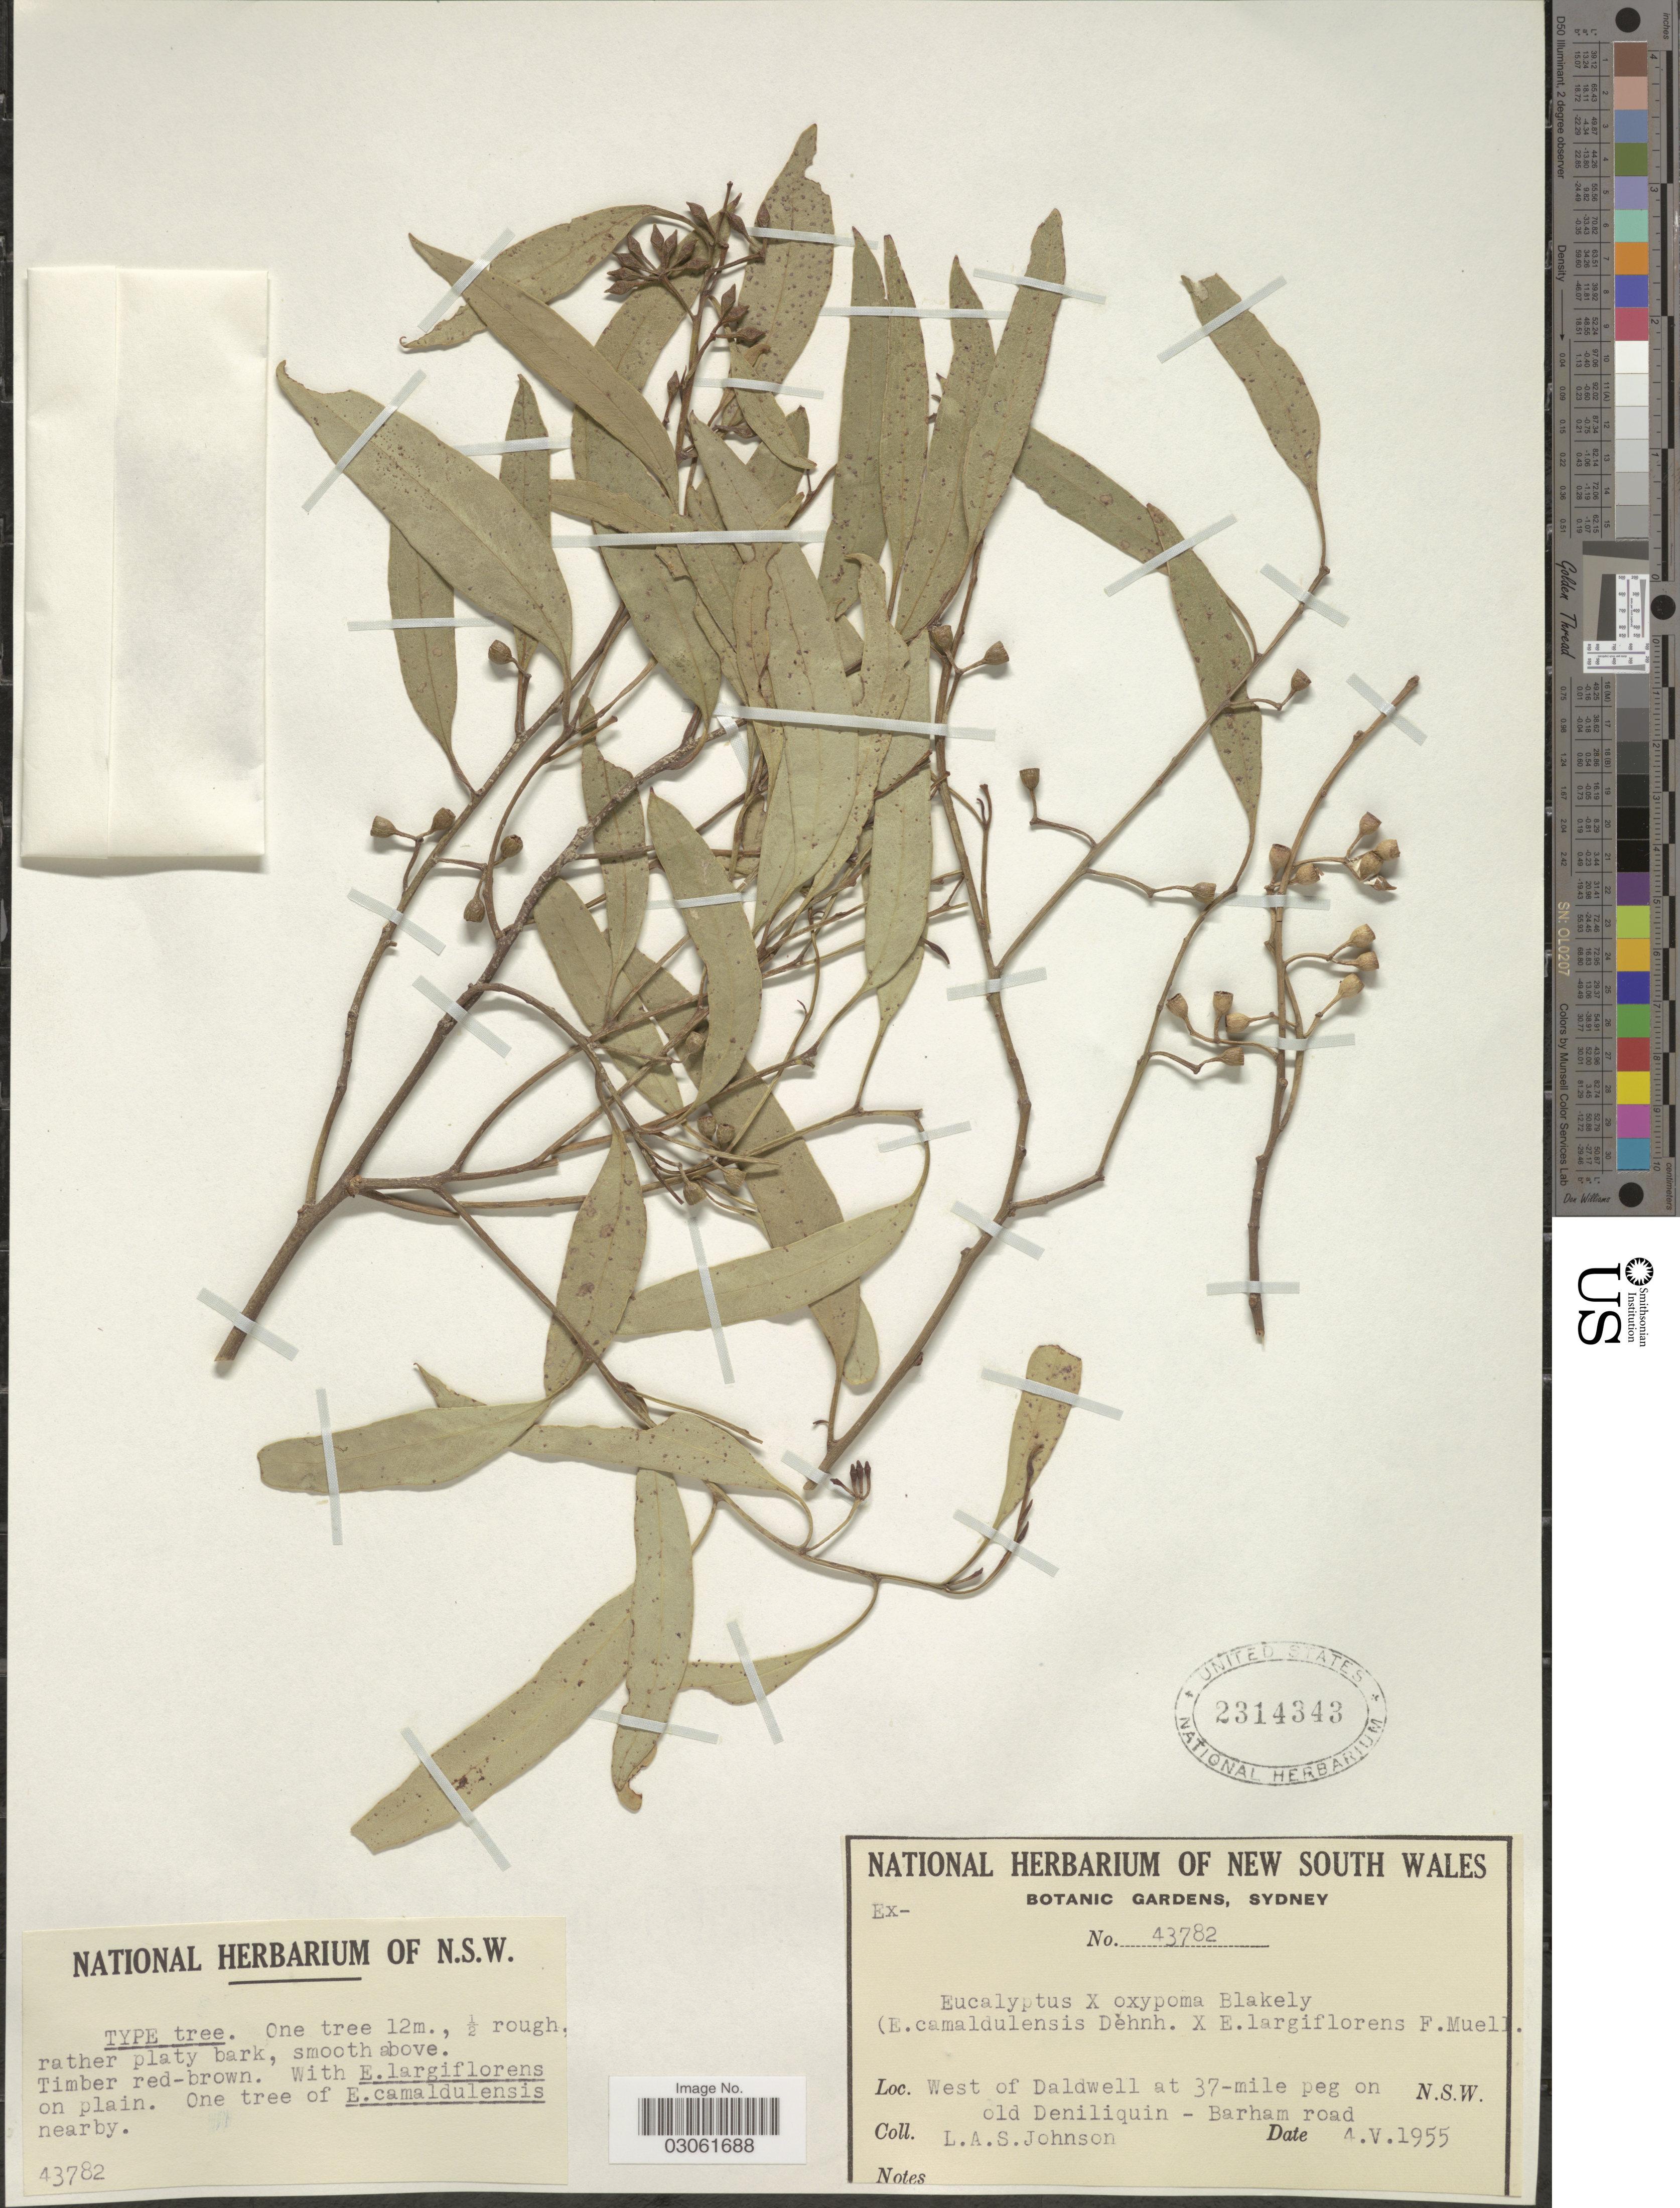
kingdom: Plantae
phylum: Tracheophyta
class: Magnoliopsida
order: Myrtales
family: Myrtaceae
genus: Eucalyptus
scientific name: Eucalyptus x oxypoma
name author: Blakely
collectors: L. A. S. Johnson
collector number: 43782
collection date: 1955-05-04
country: Australia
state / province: New South Wales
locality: West of Daldwell at 37-mile peg on old Deniliquin- Barham road.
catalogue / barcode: US 2314343